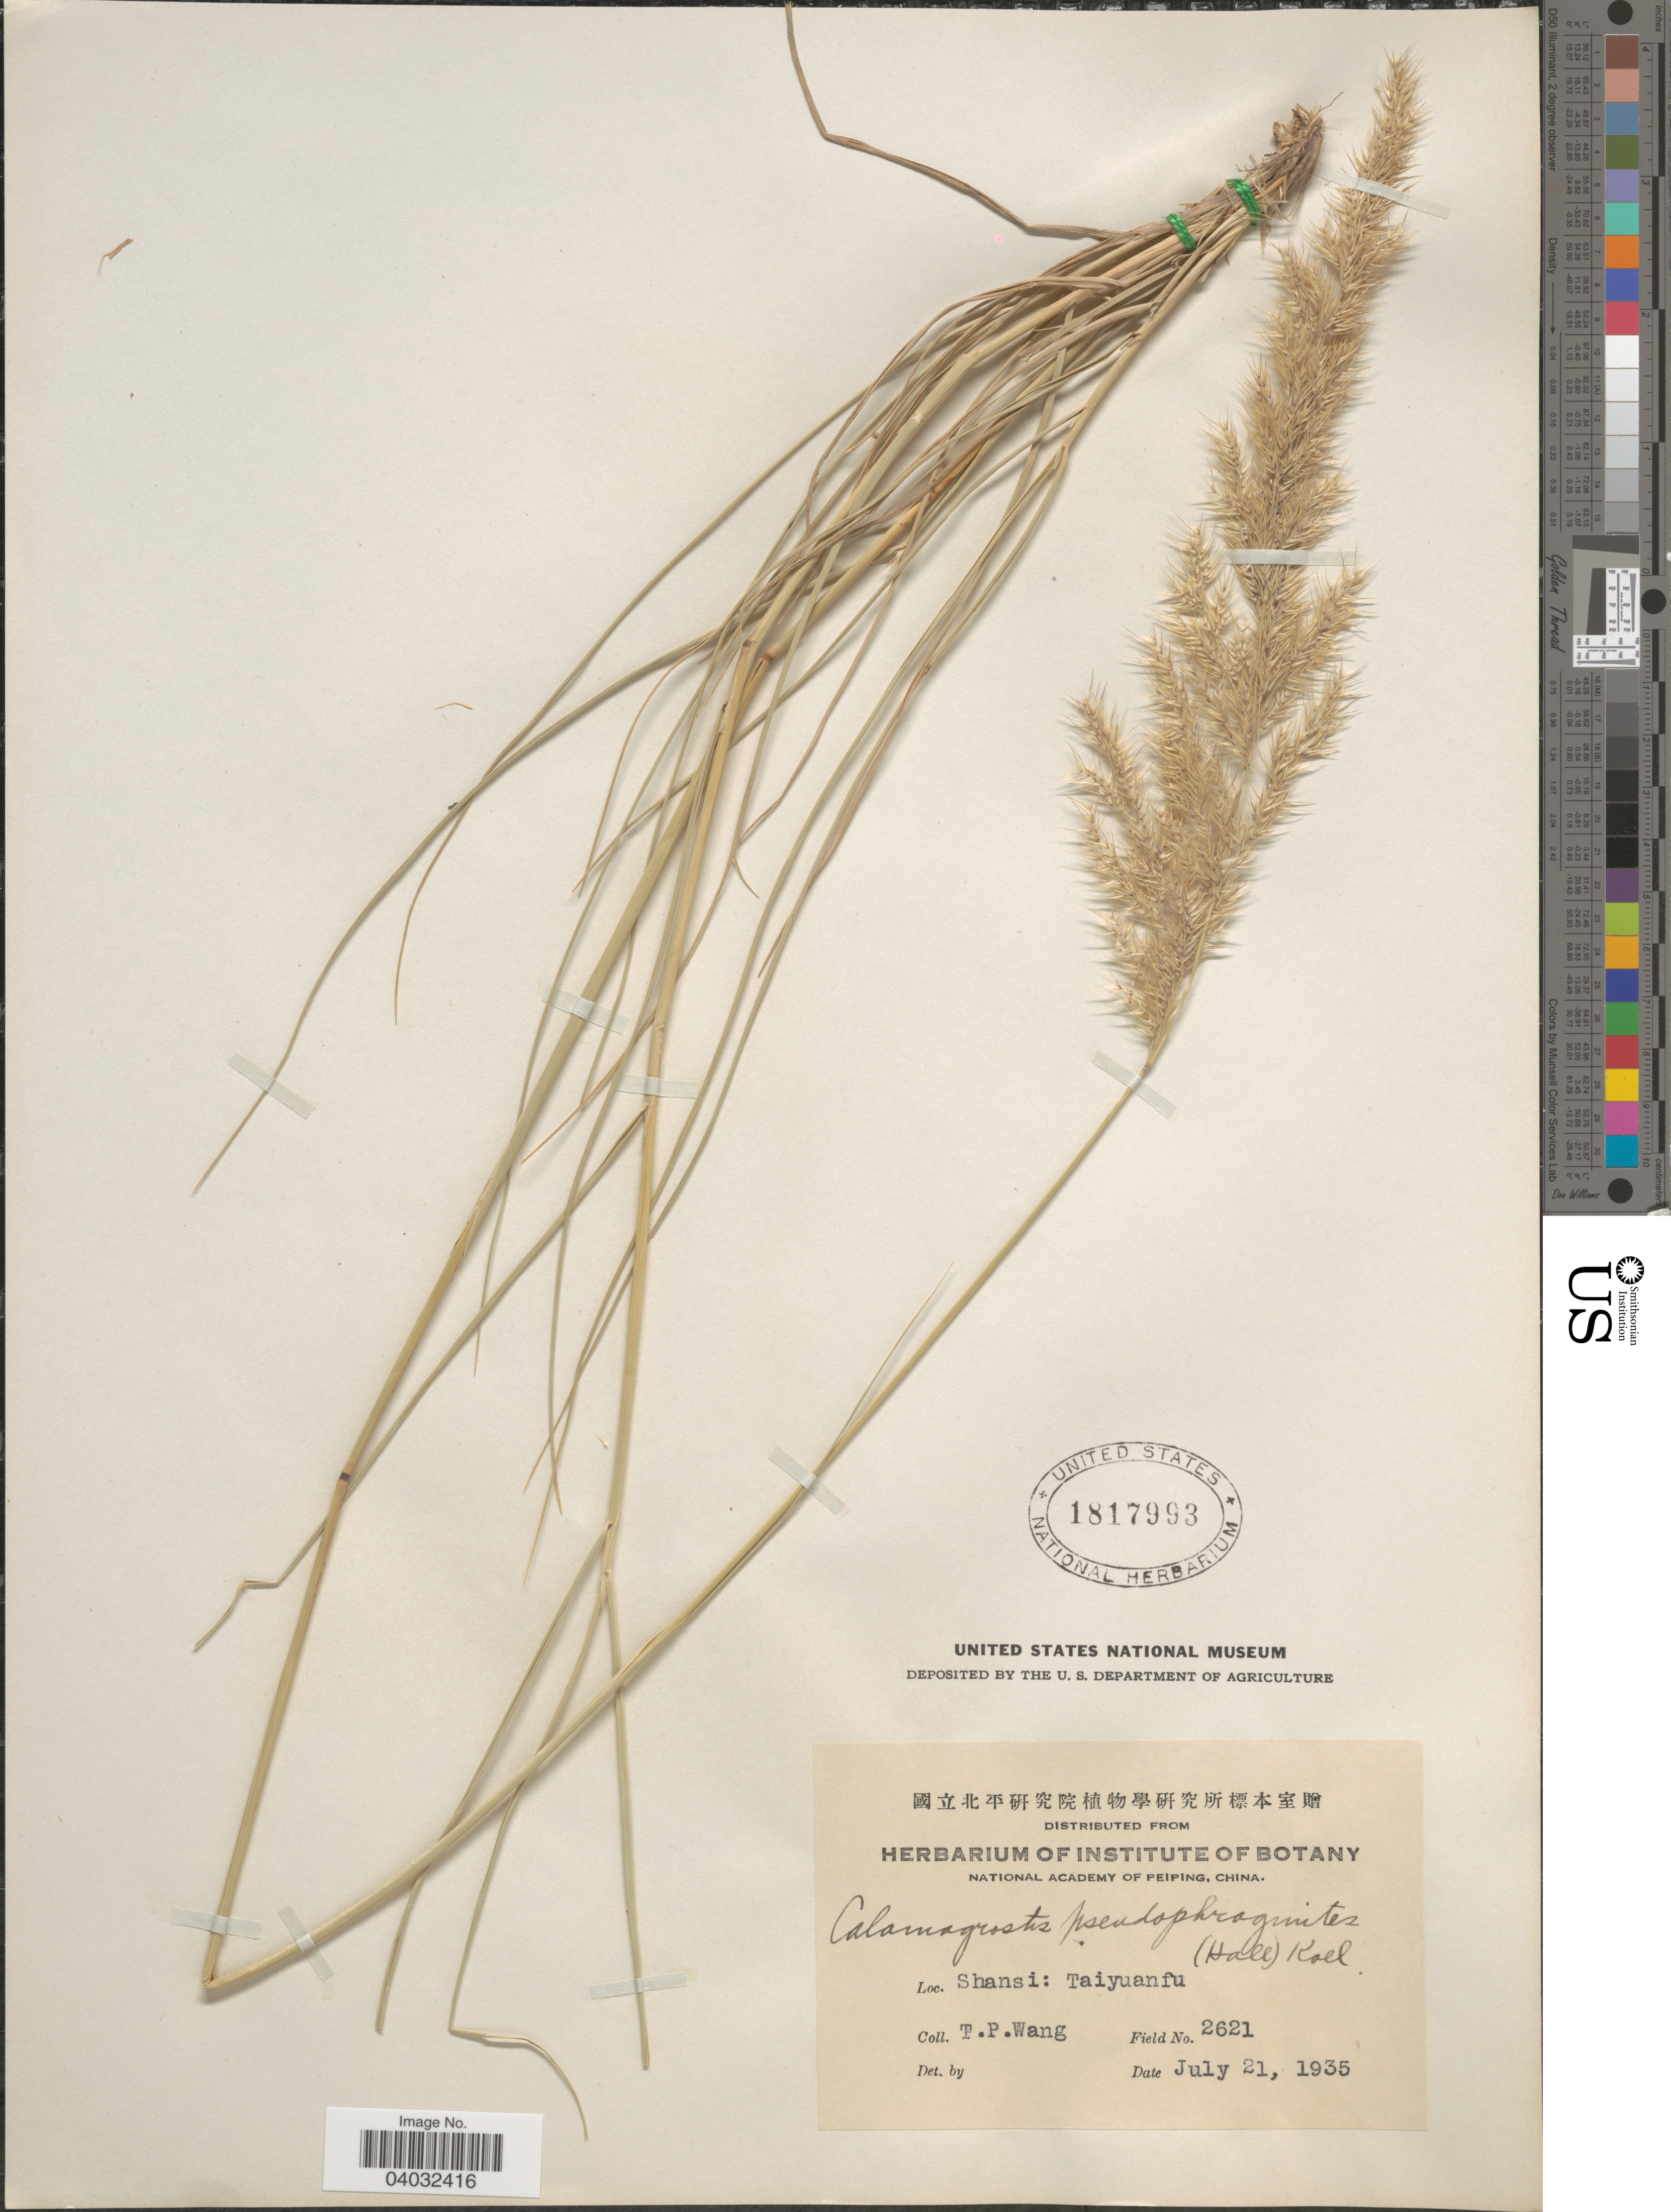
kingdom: Plantae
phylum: Tracheophyta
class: Liliopsida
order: Poales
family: Poaceae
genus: Calamagrostis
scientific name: Calamagrostis pseudophragmites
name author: (Haller f.) Koeler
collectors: T. Wang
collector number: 2621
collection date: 1935-07-21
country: China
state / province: Shanxi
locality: Shansi: Taiyuanfu.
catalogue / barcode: US 1817993